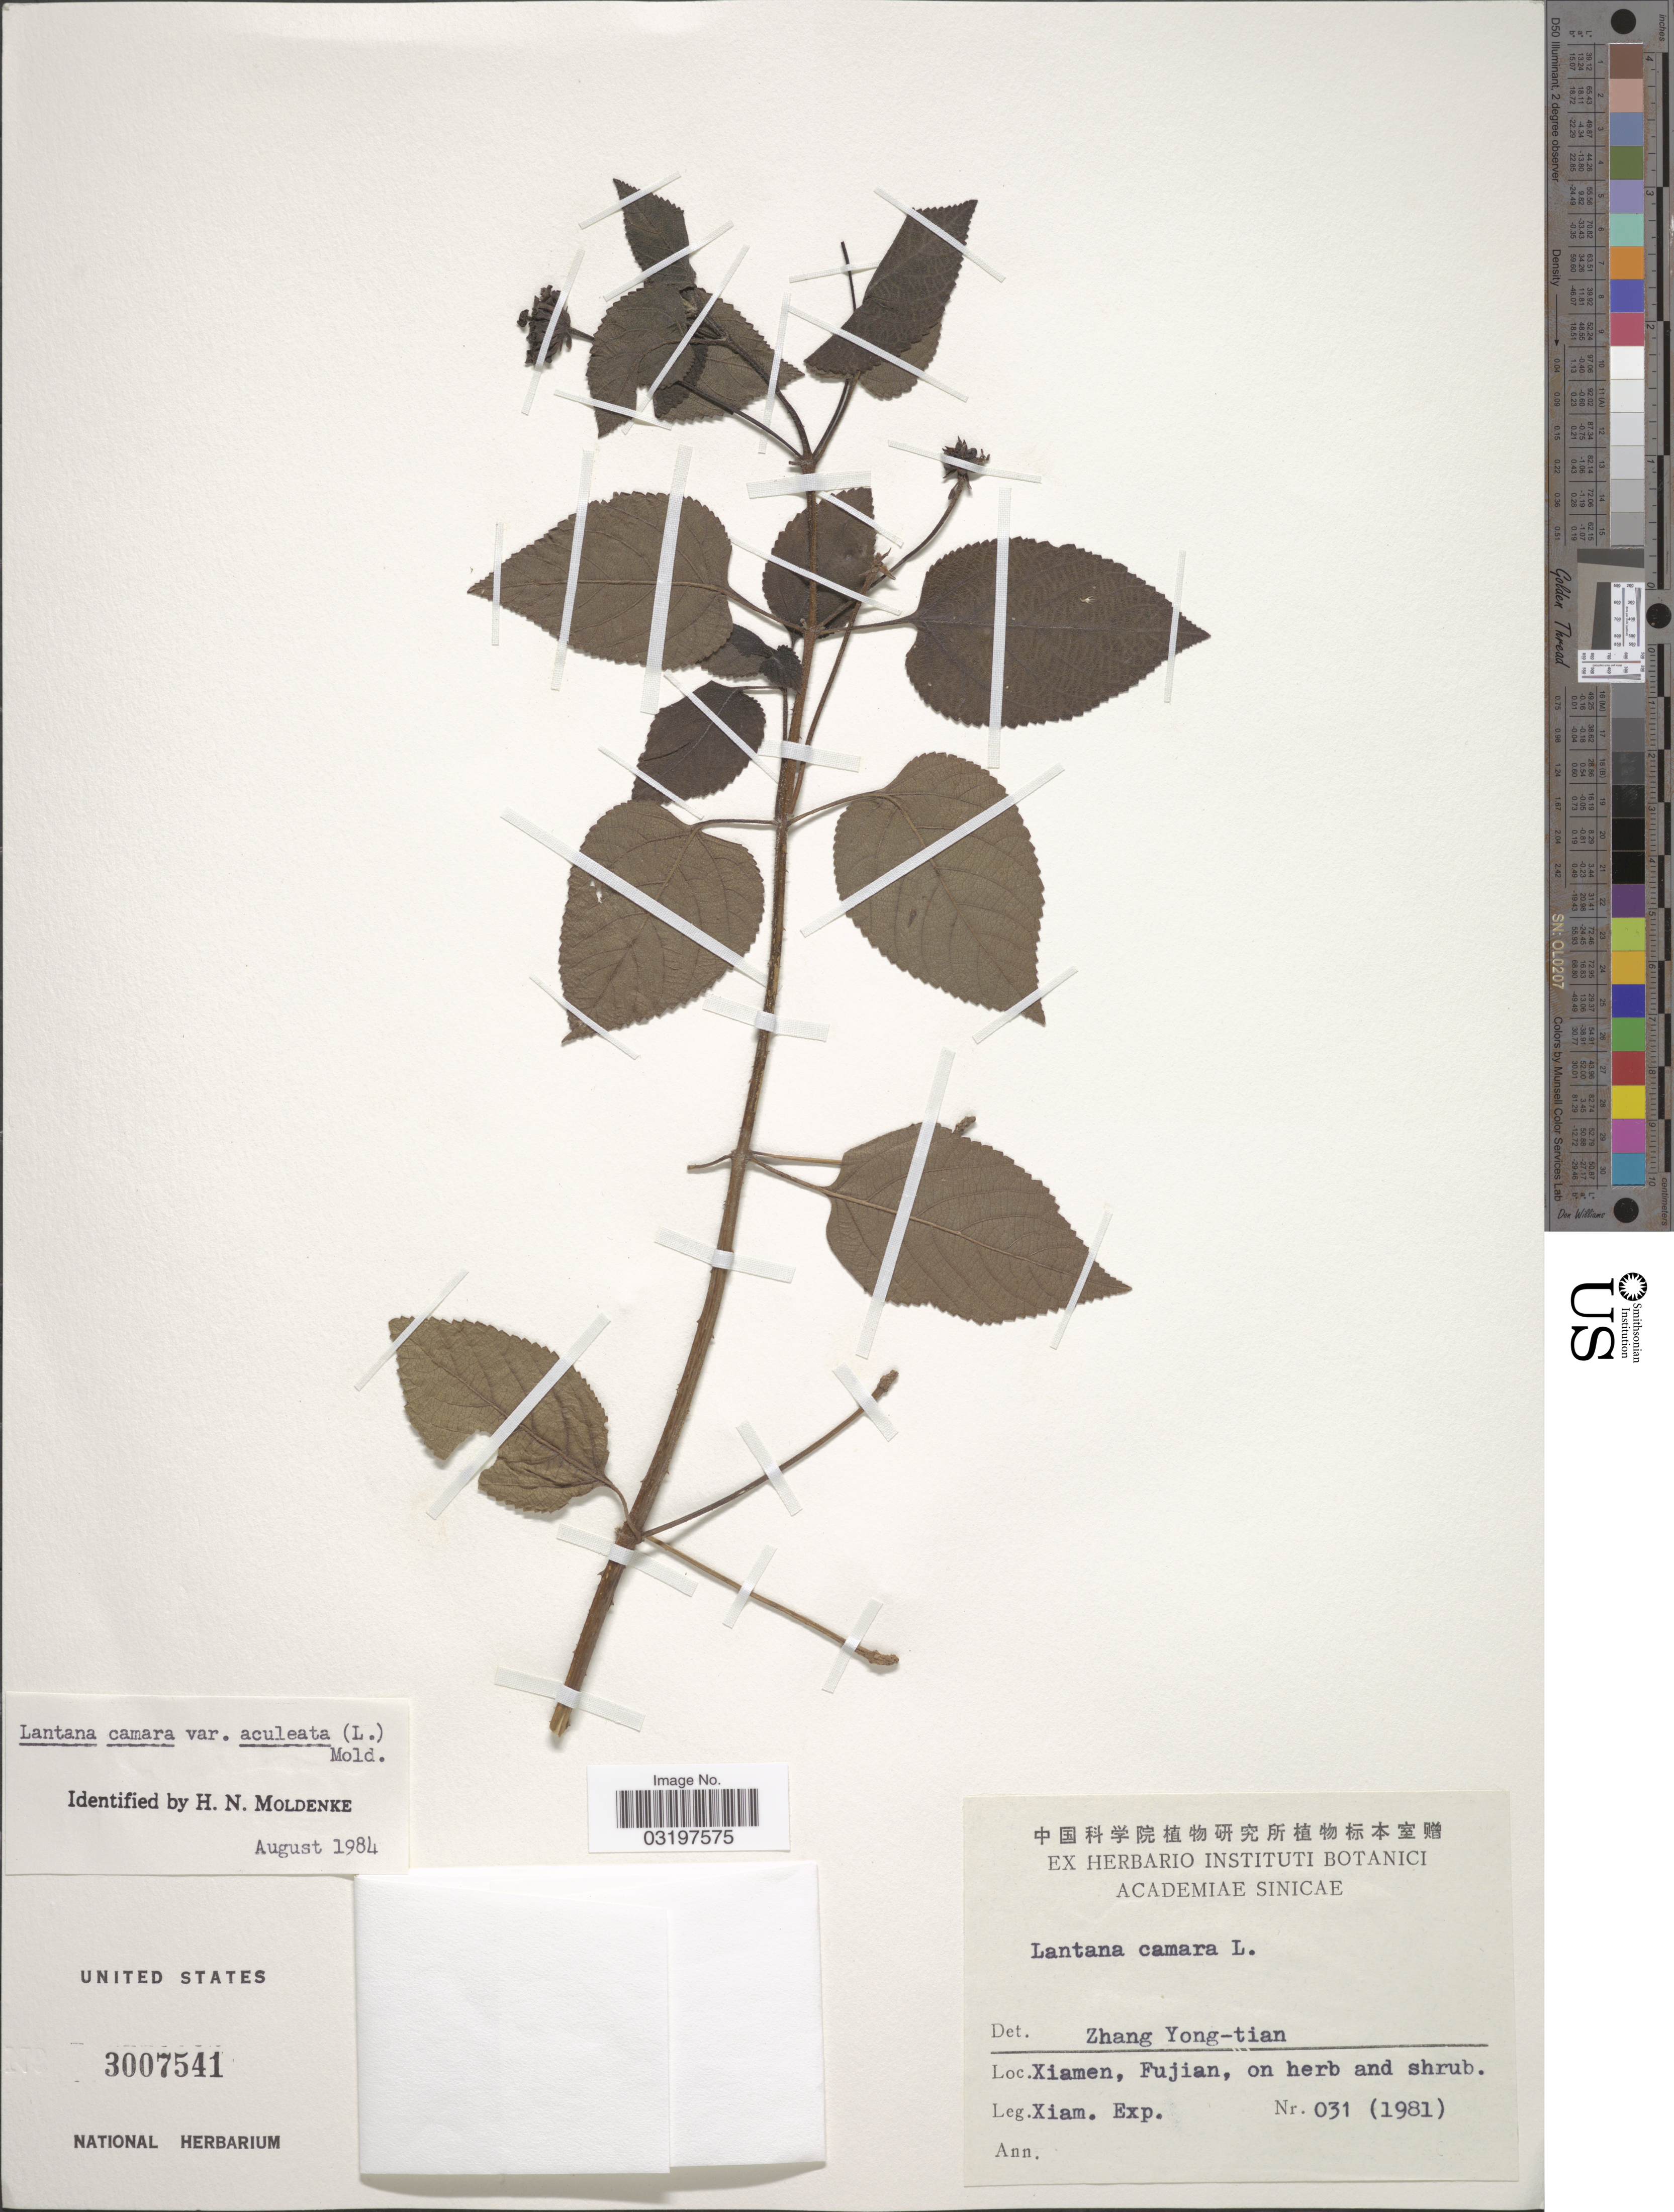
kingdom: Plantae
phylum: Tracheophyta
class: Magnoliopsida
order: Lamiales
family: Verbenaceae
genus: Lantana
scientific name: Lantana camara var. aculeata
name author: (L.) Moldenke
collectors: Xiamen Expedition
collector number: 031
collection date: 1981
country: China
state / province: Fujian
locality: Xiamen, Fujian.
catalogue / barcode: US 3007541